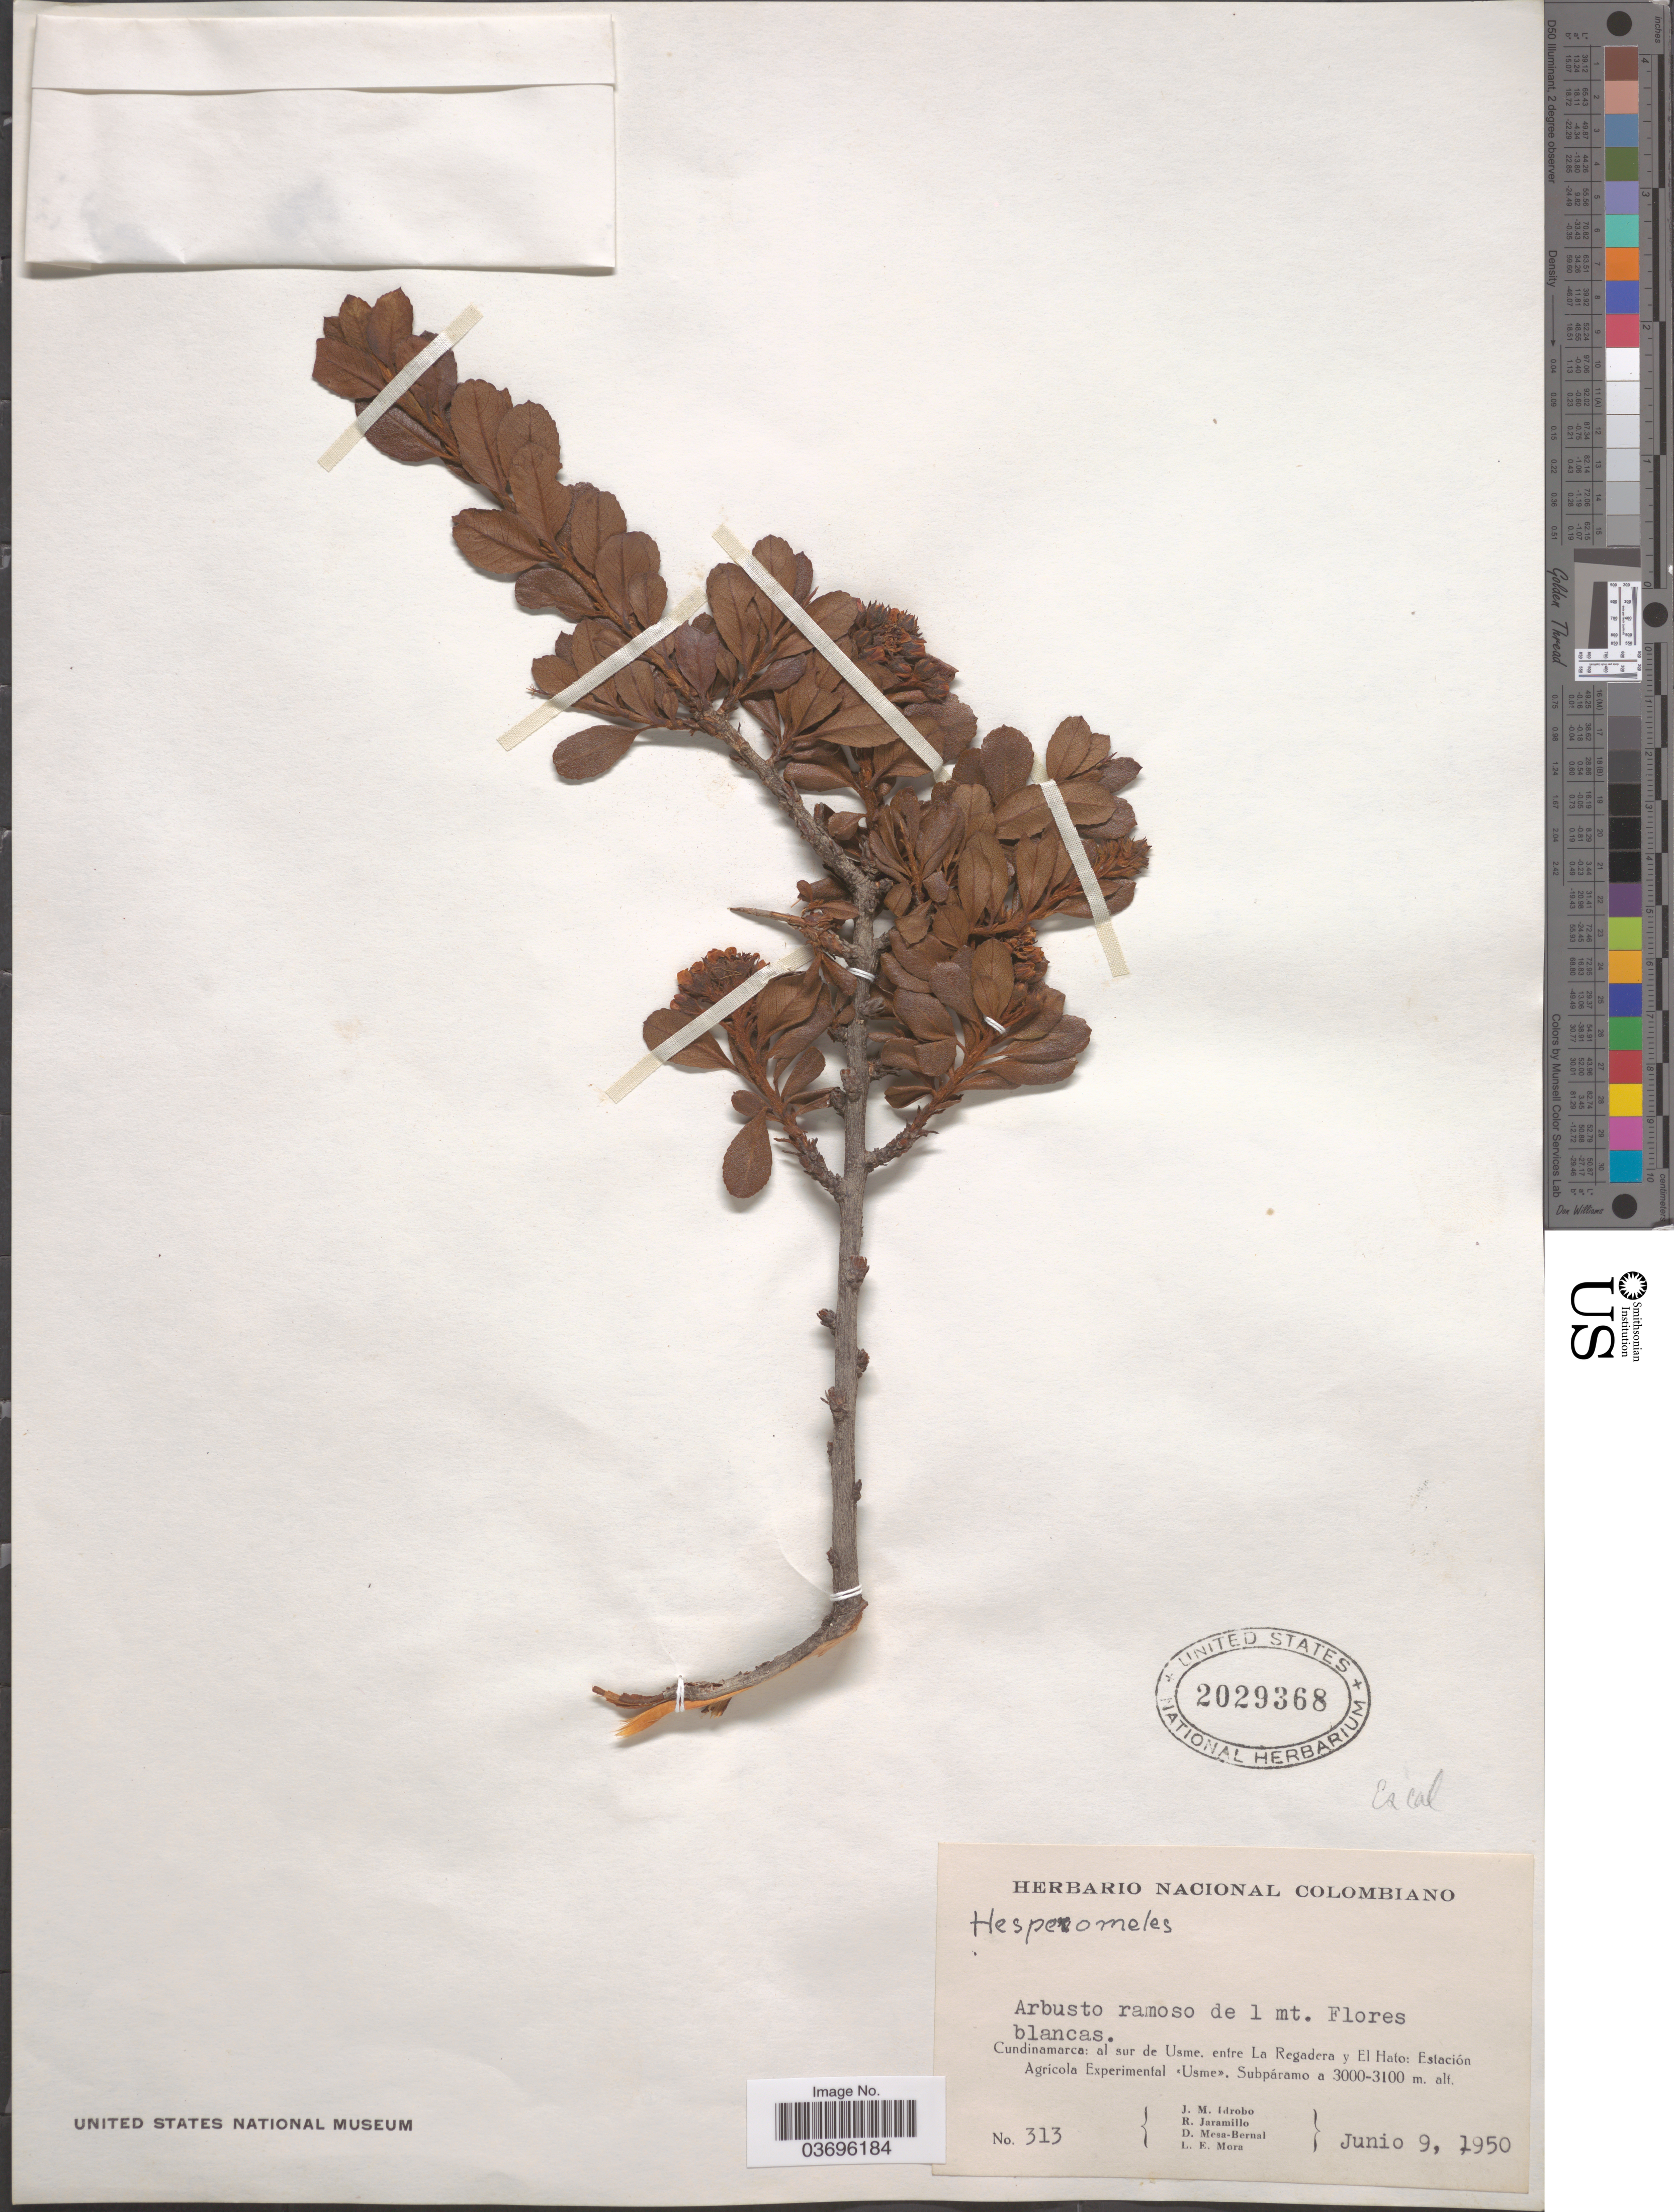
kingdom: Plantae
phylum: Tracheophyta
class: Magnoliopsida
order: Rosales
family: Rosaceae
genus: Hesperomeles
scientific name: Hesperomeles sp.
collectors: J. M. Idrobo, R. Jaramillo, D. Mesa-Bernal & L. Mora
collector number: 313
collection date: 1950-06-09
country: Colombia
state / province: Cundinamarca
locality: Al sur de Usme, entre La Regadera y El Hato: Estación Agricola Experimental <<Usme>>.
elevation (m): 3000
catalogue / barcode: US 2029368